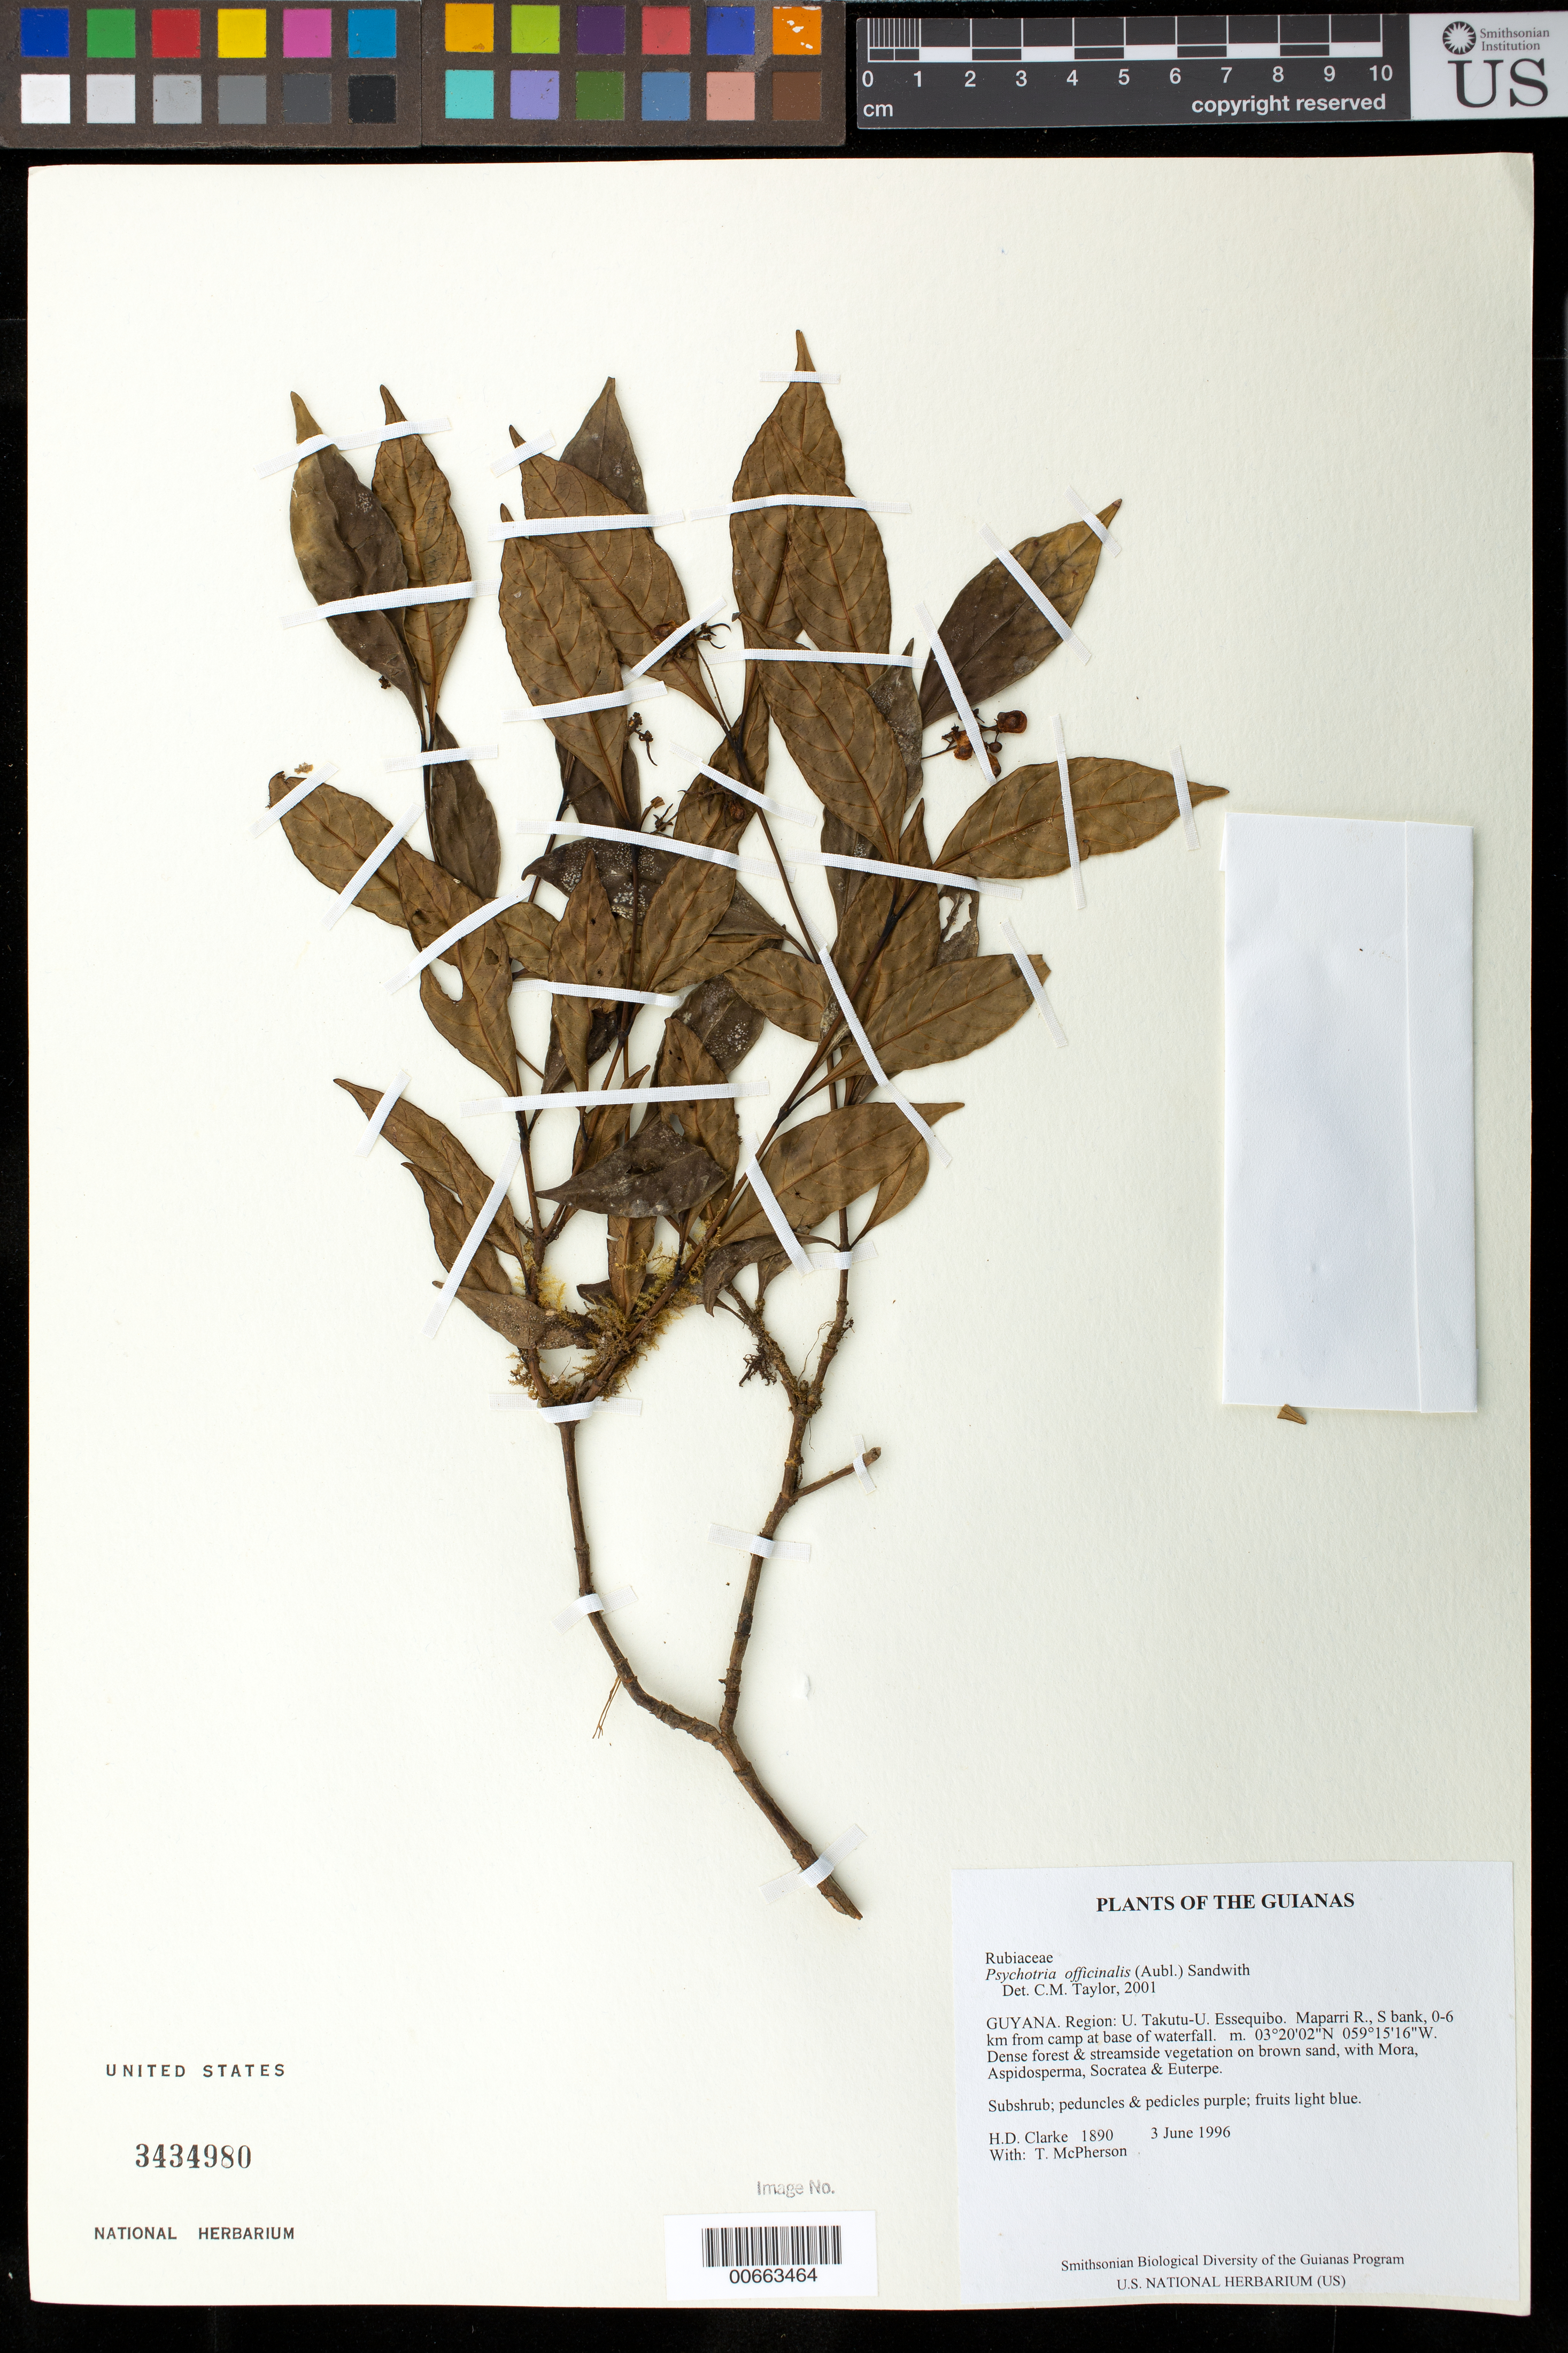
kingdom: Plantae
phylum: Tracheophyta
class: Magnoliopsida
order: Gentianales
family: Rubiaceae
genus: Palicourea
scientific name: Palicourea tenerior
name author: (Cham.) Delprete & J.H. Kirkbr.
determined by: Kirkbride, J. H., Jr.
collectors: H. D. Clarke & T. McPherson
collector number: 1890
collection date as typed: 3 June 1996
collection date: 1996-06-03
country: Guyana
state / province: U. Takutu-U. Essequibo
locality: Maparri R., S bank, 0-6 km from camp at base of waterfall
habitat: Dense forest & streamside vegetation on brown sand, with Mora, Aspidosperma, Socratea & Euterpe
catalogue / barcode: US 3434980